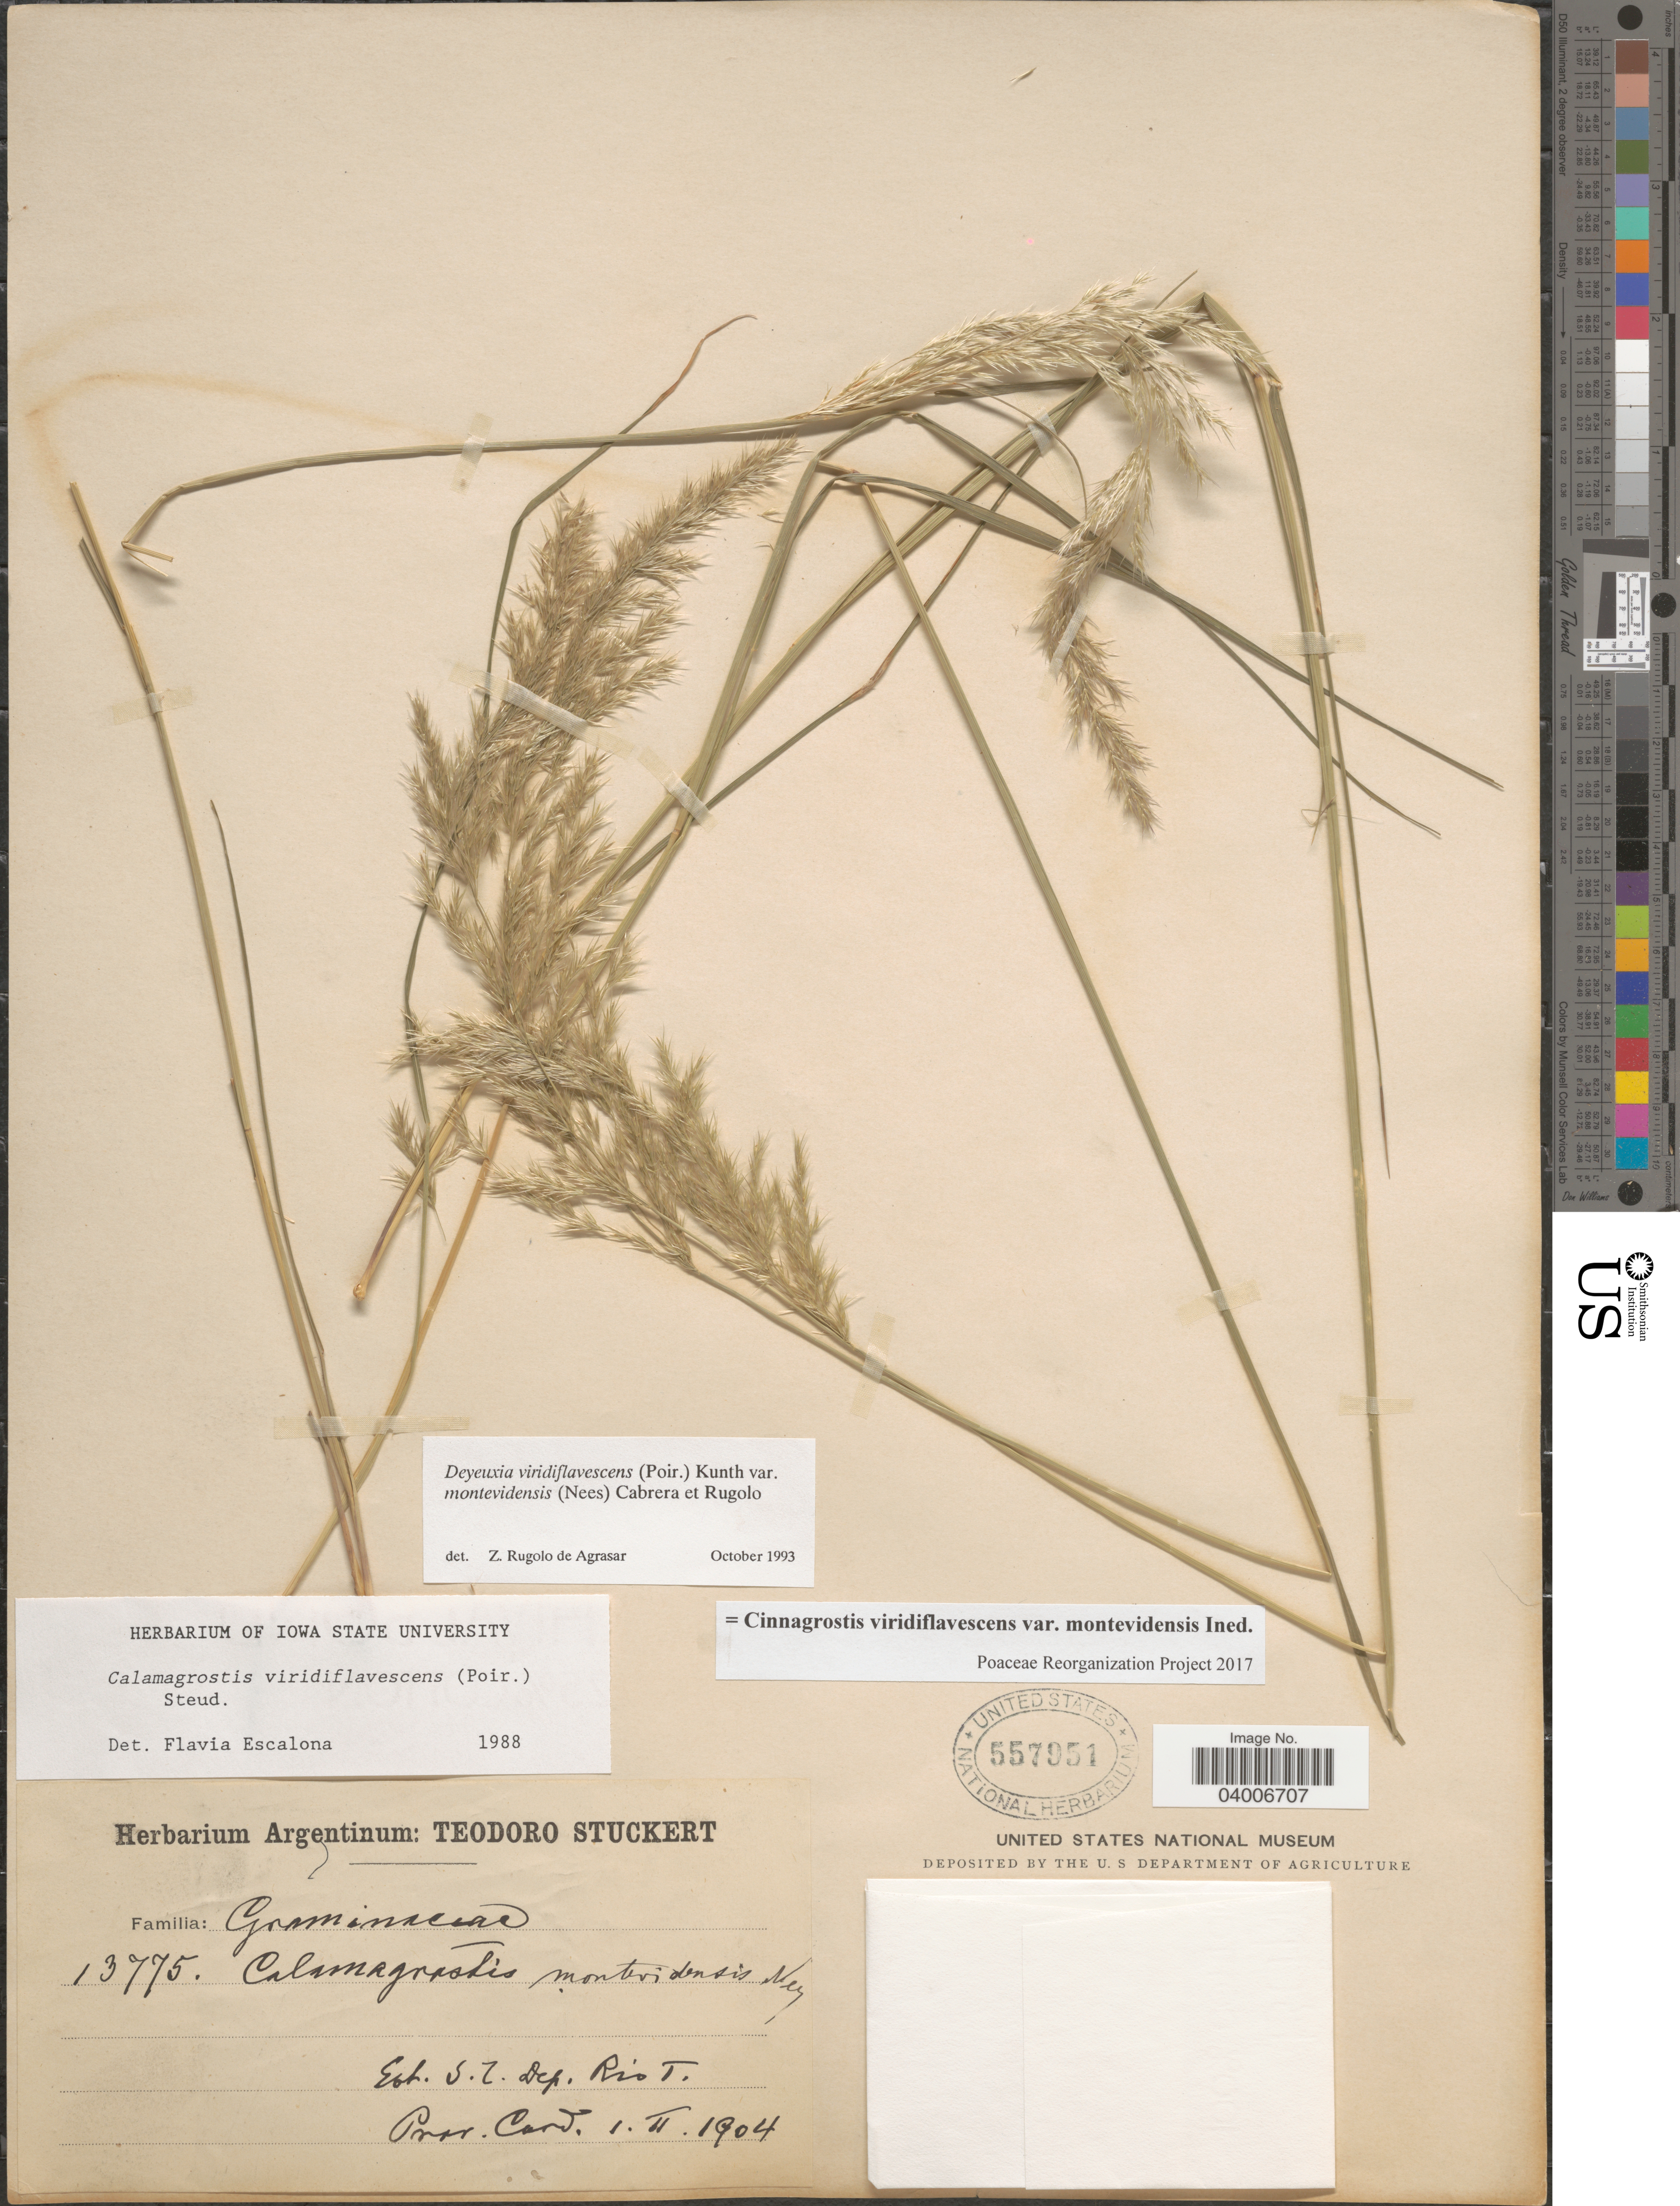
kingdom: Plantae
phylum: Tracheophyta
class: Liliopsida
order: Poales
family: Poaceae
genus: Cinnagrostis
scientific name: Cinnagrostis viridiflavescens var. montevidensis ined.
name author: (Nees) P.M. Peterson et al.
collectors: Ex herb. Teodoro Stuckert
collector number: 13775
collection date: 1904-02-01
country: Argentina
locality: Est. S. C. Dep. Rio T.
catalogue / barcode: US 557951